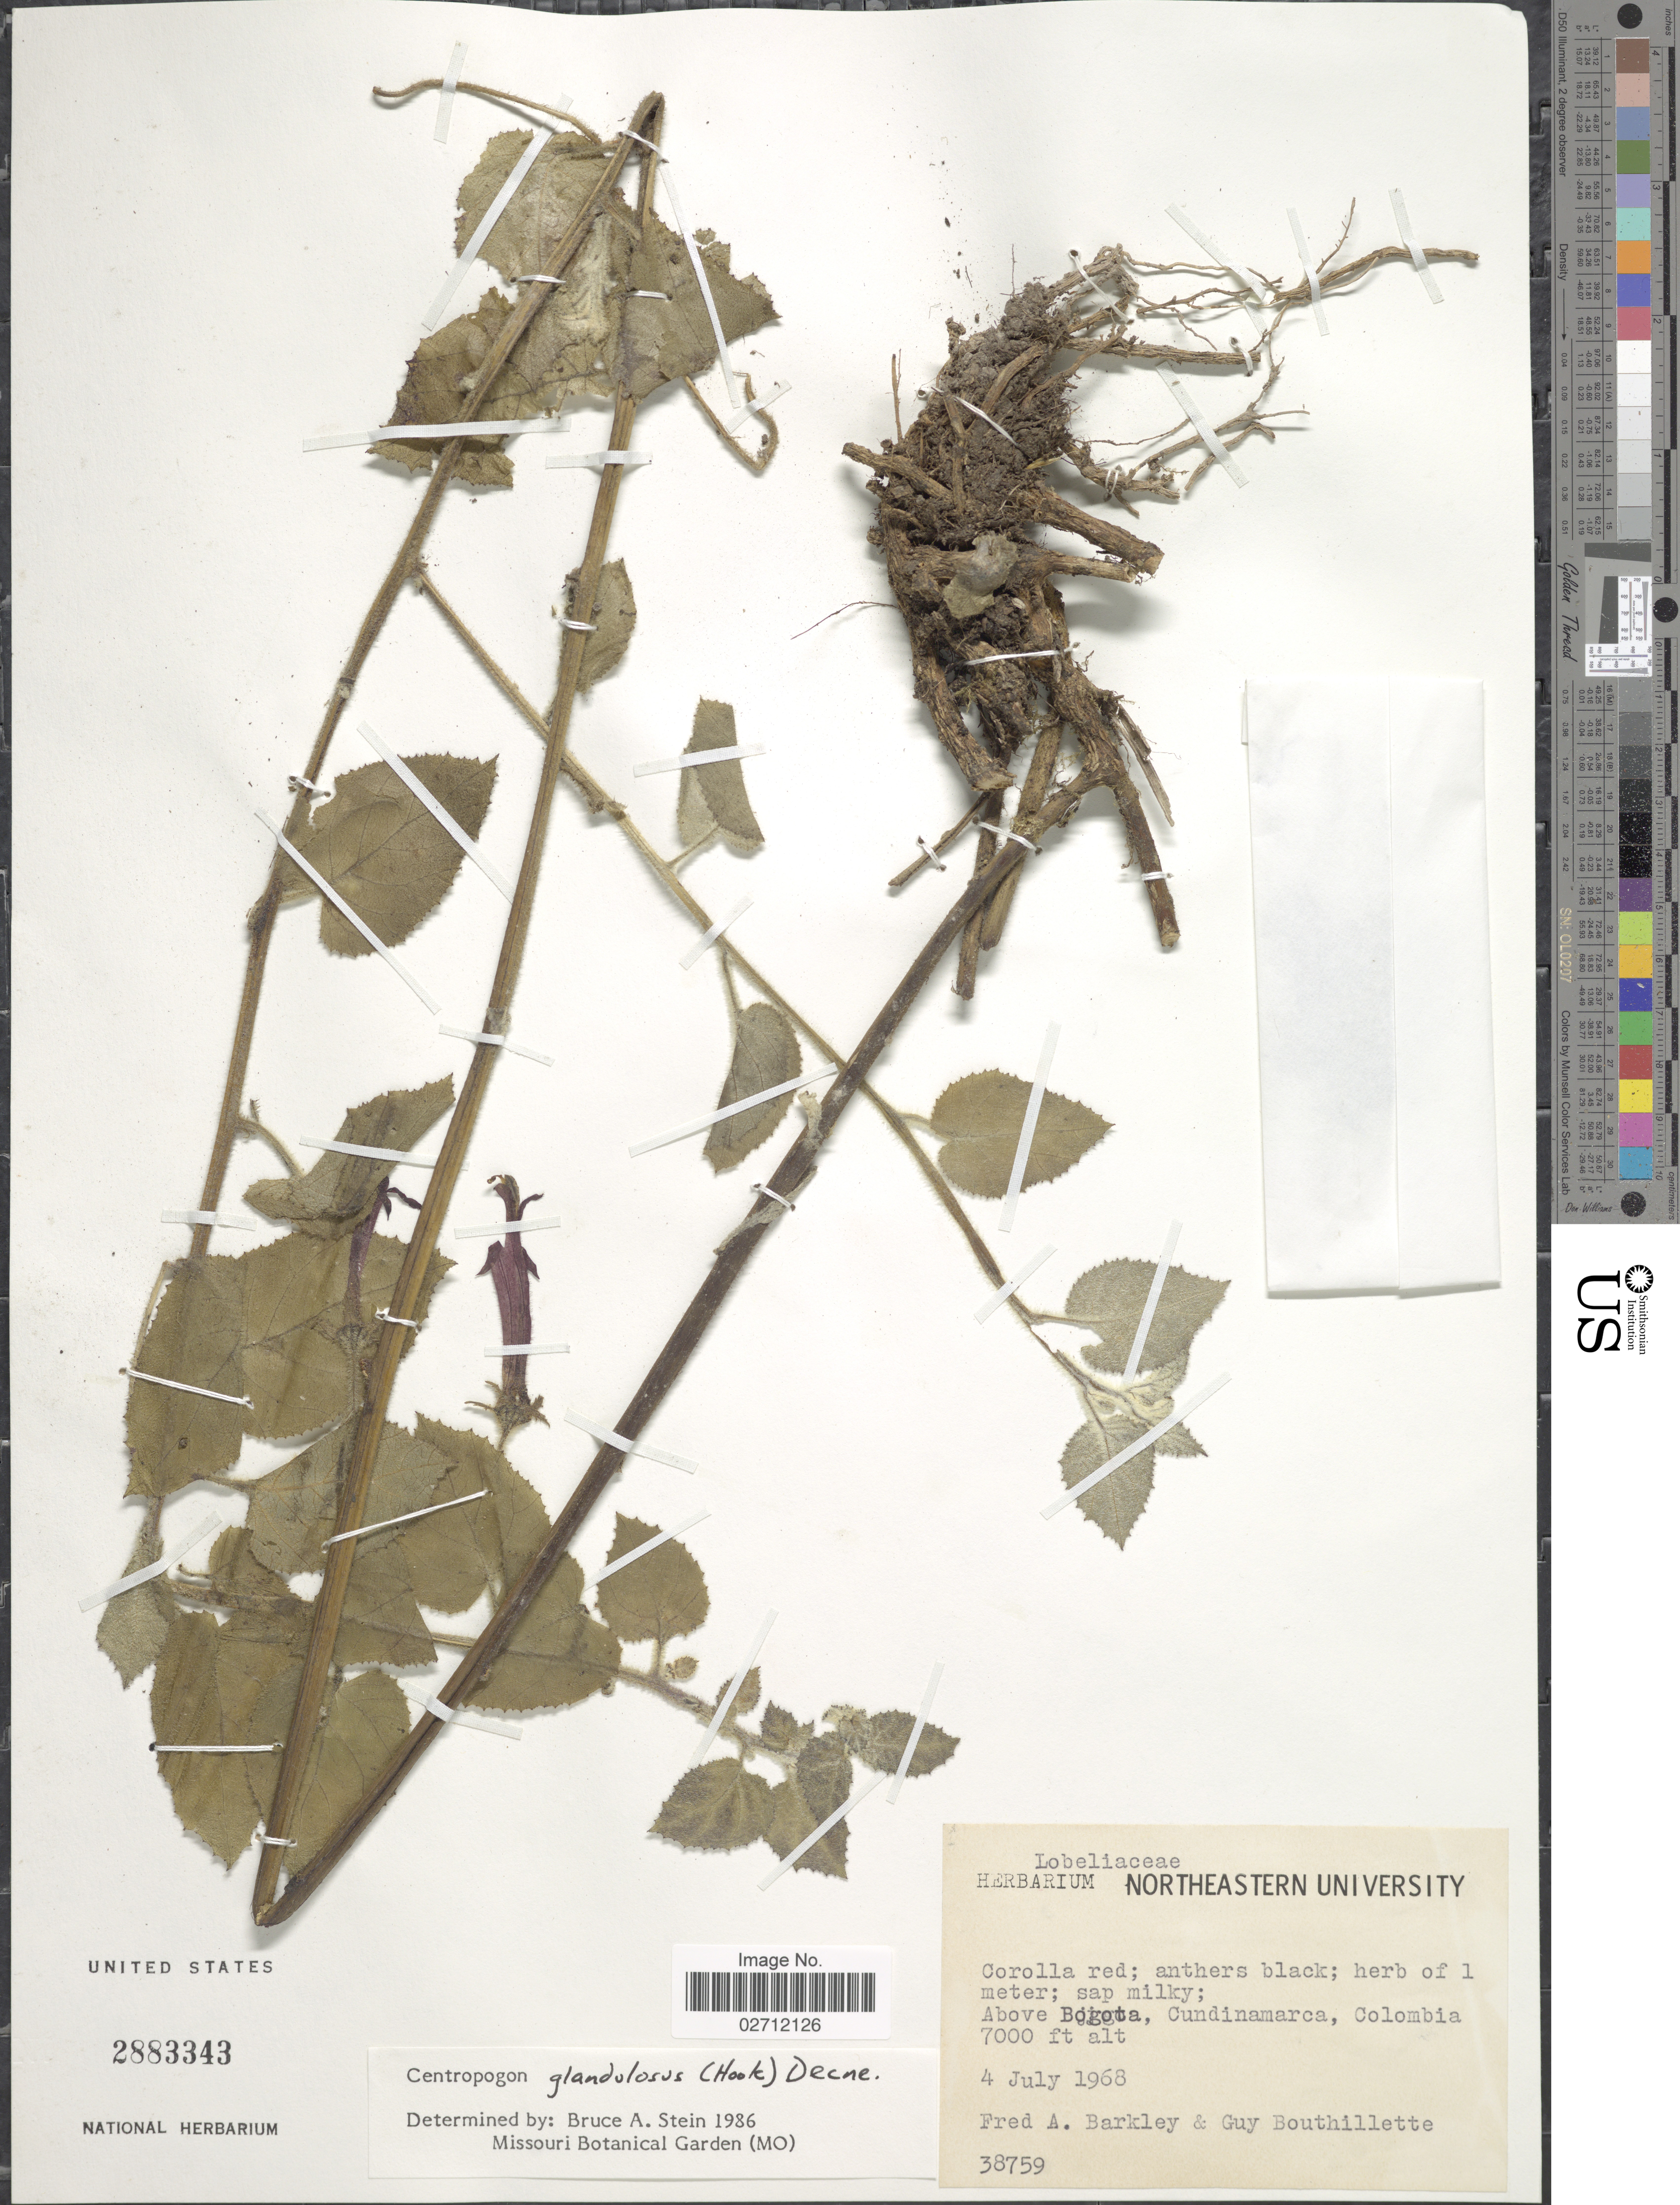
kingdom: Plantae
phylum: Tracheophyta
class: Magnoliopsida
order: Asterales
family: Campanulaceae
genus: Centropogon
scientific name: Centropogon glandulosus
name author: (Hook.) Decne.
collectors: F. A. Barkley & G. Bouthillette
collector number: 38759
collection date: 1968-07-04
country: Colombia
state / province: Cundinamarca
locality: Above Bogota.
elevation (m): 2134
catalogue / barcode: US 2883343